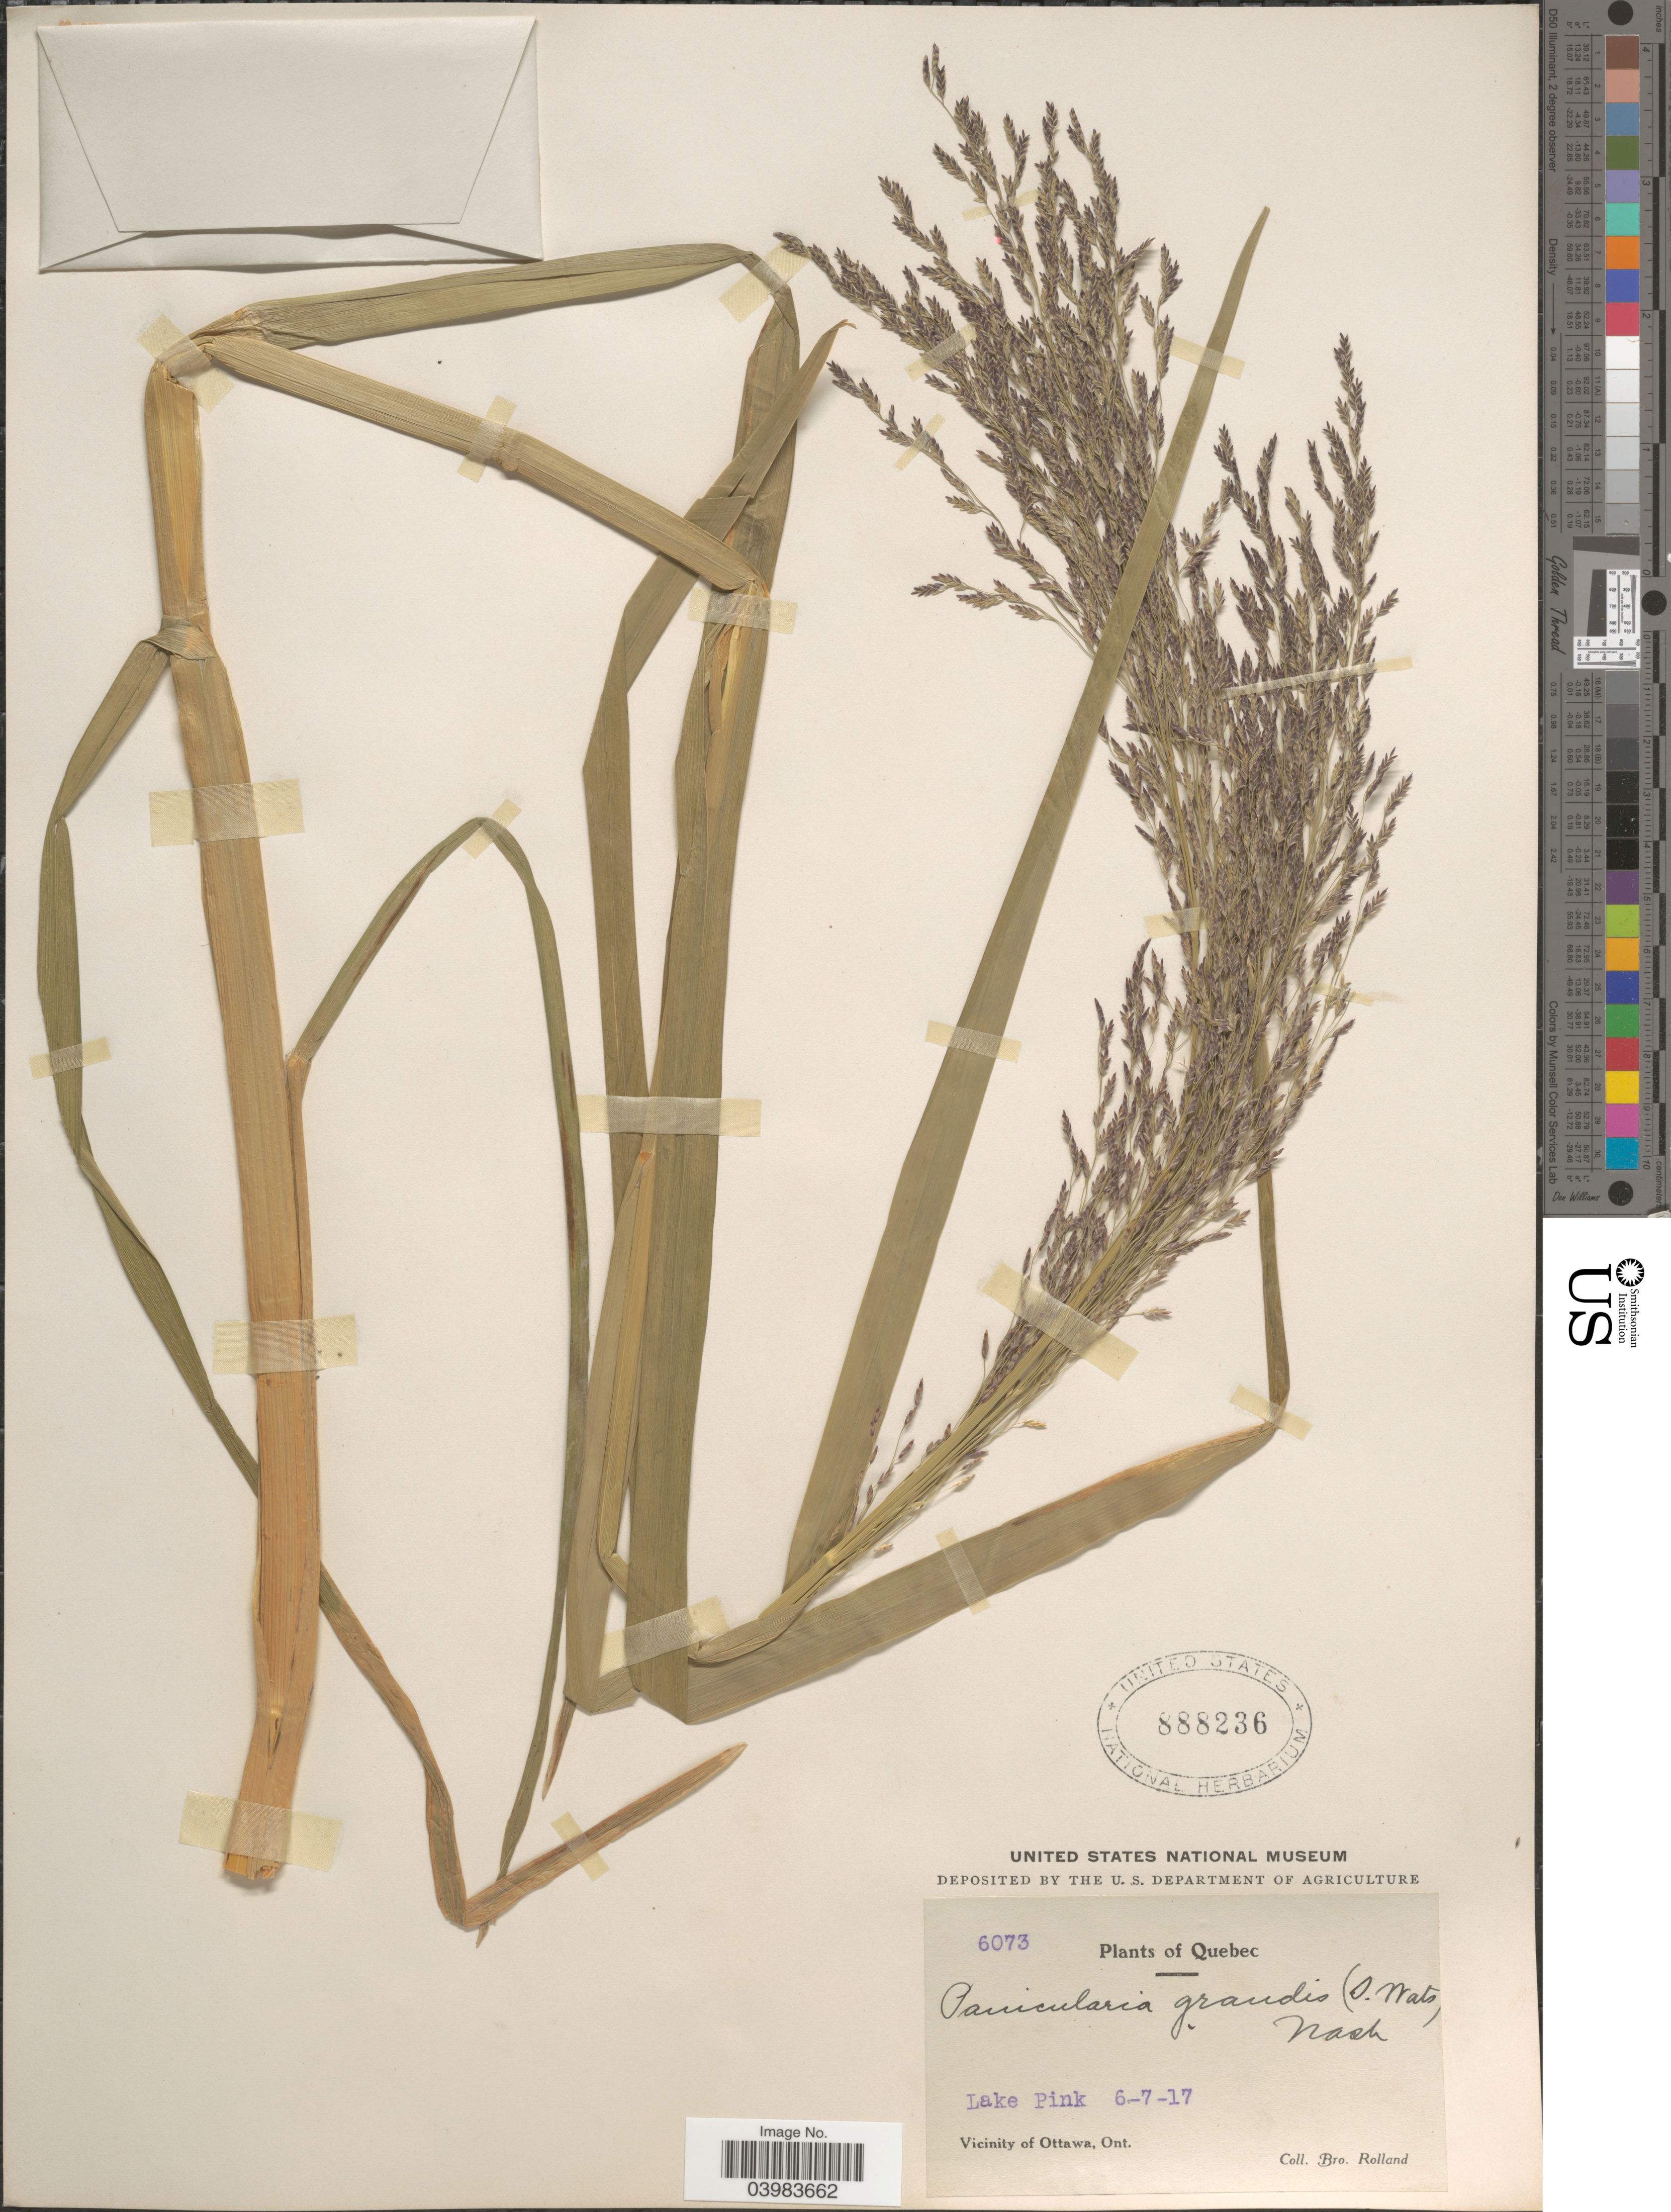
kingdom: Plantae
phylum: Tracheophyta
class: Liliopsida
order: Poales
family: Poaceae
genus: Glyceria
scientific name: Glyceria grandis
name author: S. Watson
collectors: B. Rolland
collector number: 6073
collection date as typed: Transcribed d/m/y: 6/7/17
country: Canada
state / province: Ontario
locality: Lake Pink. Vicinity of Ottawa.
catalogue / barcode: US 888236